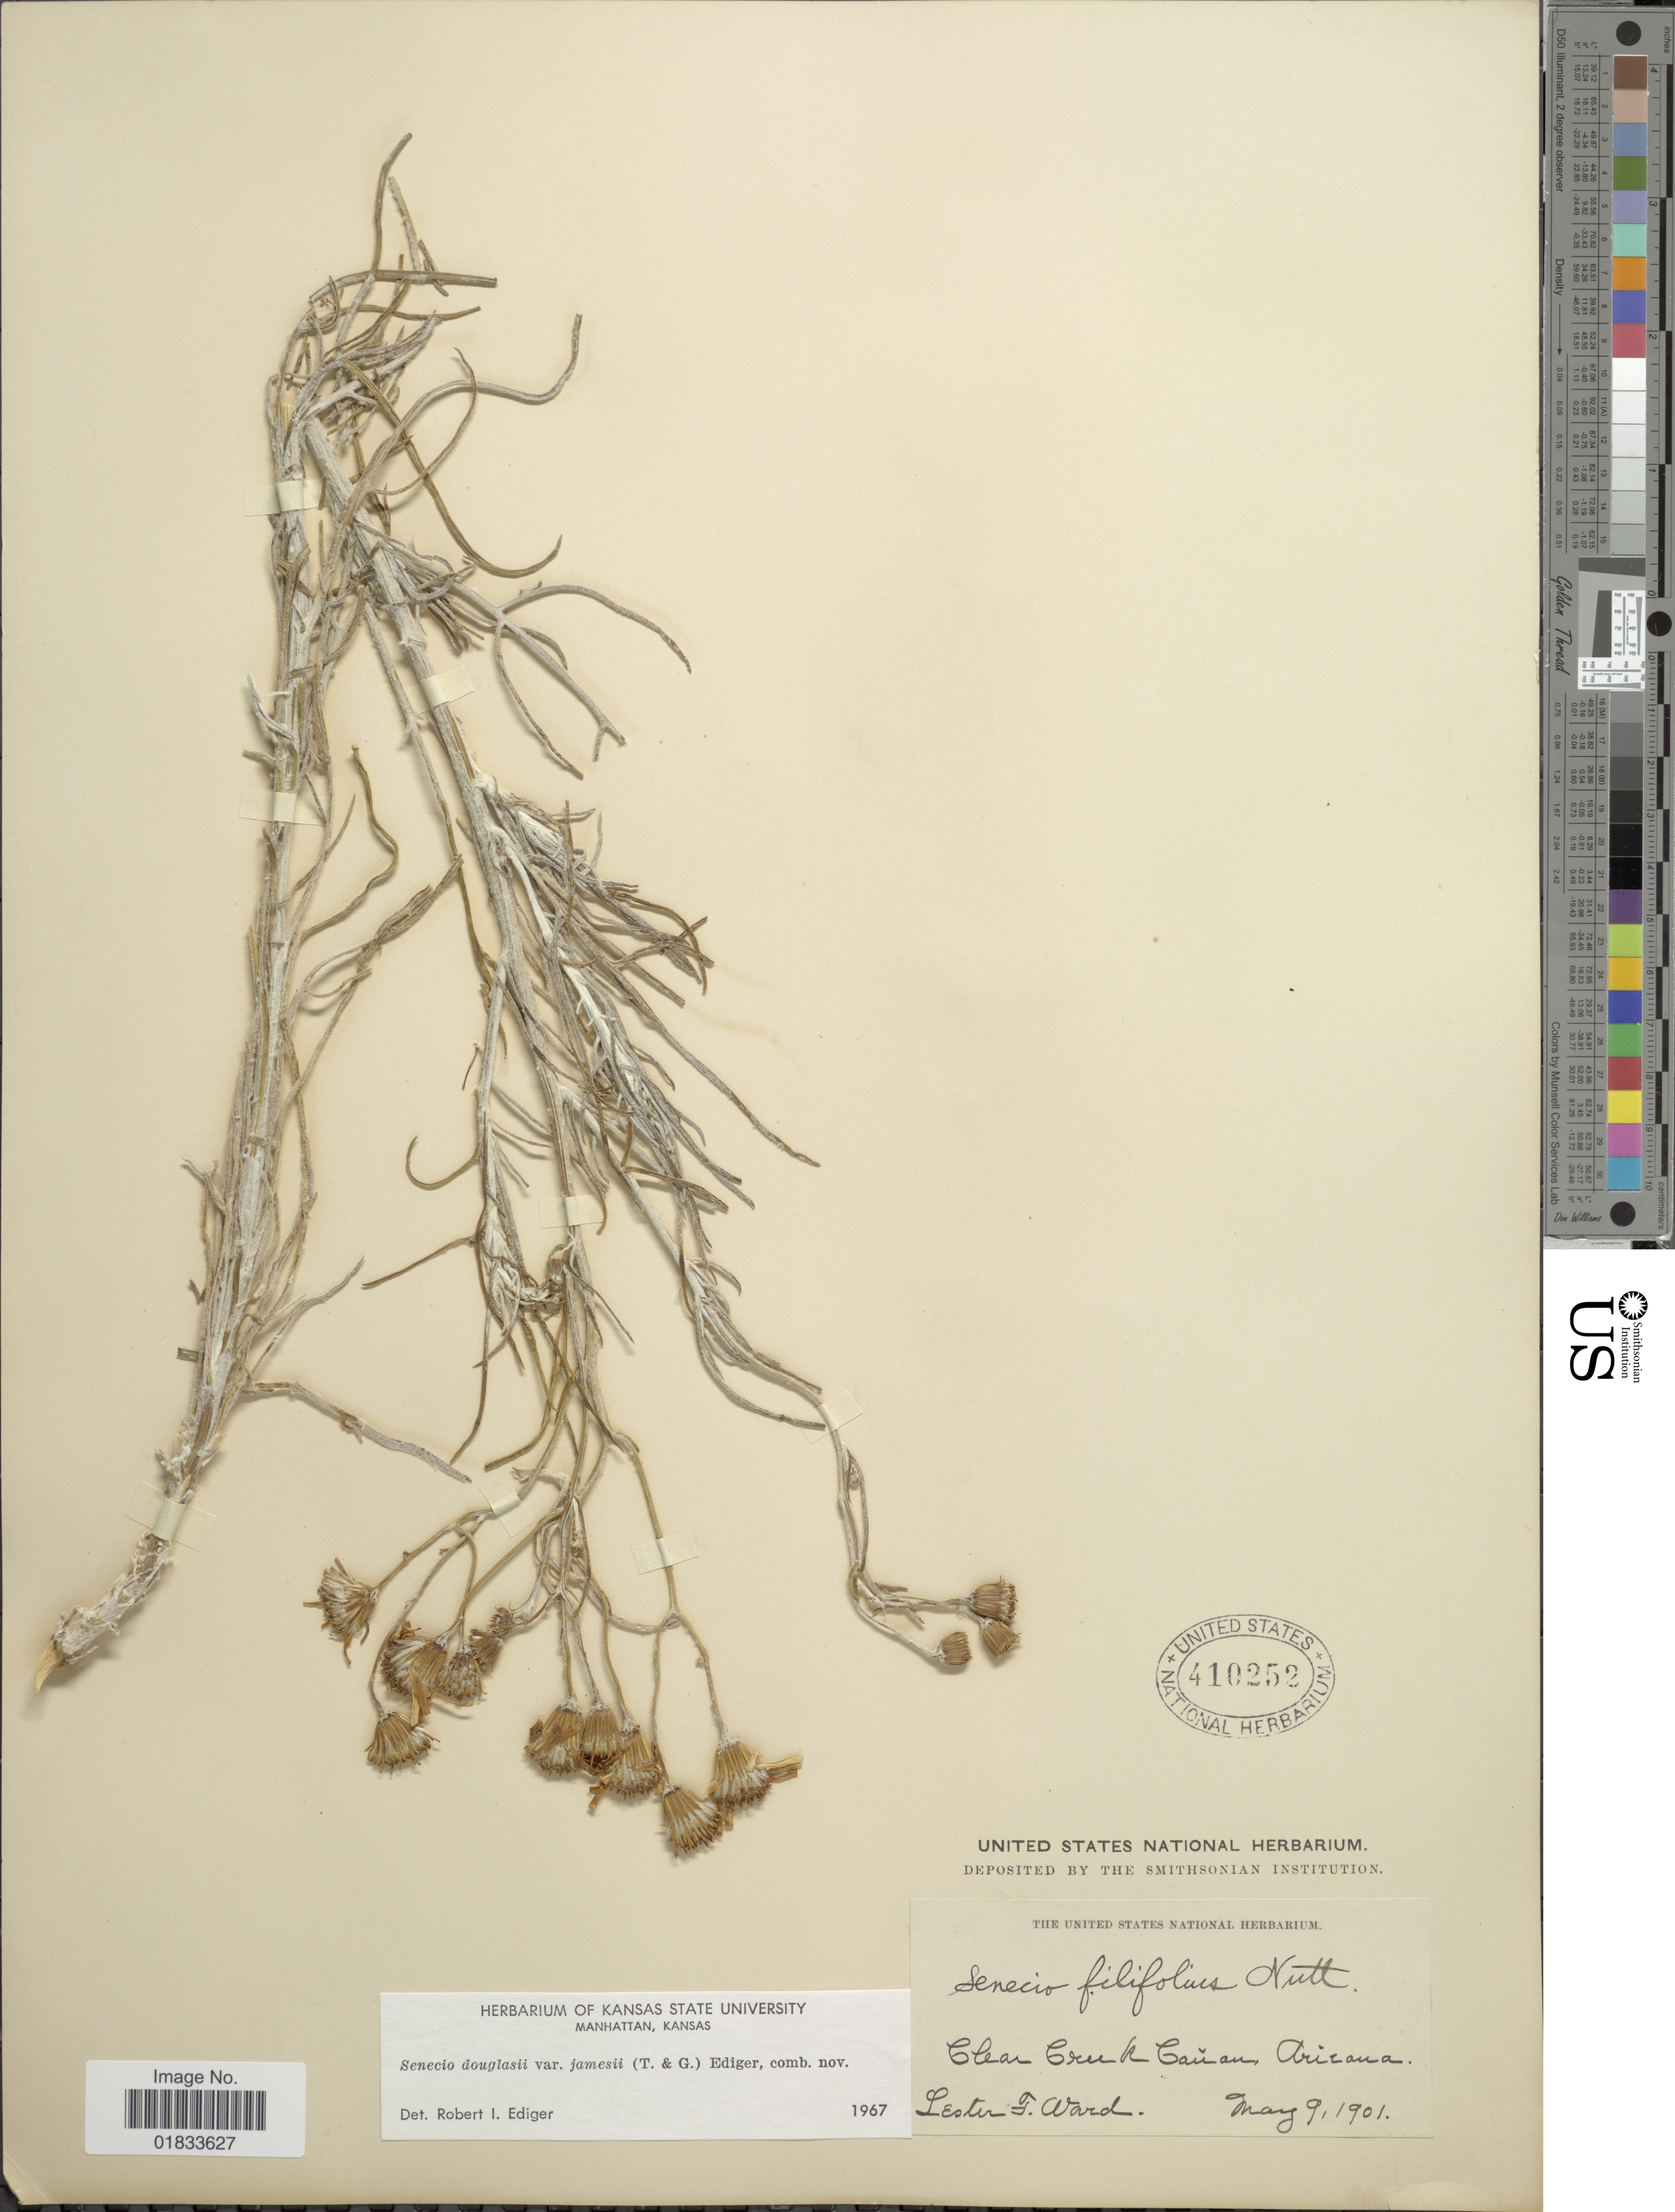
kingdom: Plantae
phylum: Tracheophyta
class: Magnoliopsida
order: Asterales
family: Asteraceae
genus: Senecio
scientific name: Senecio flaccidus var. flaccidus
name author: Less.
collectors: L. F. Ward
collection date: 1901-05-09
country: United States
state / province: Arizona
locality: Clear Creek Canon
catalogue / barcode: US 410252